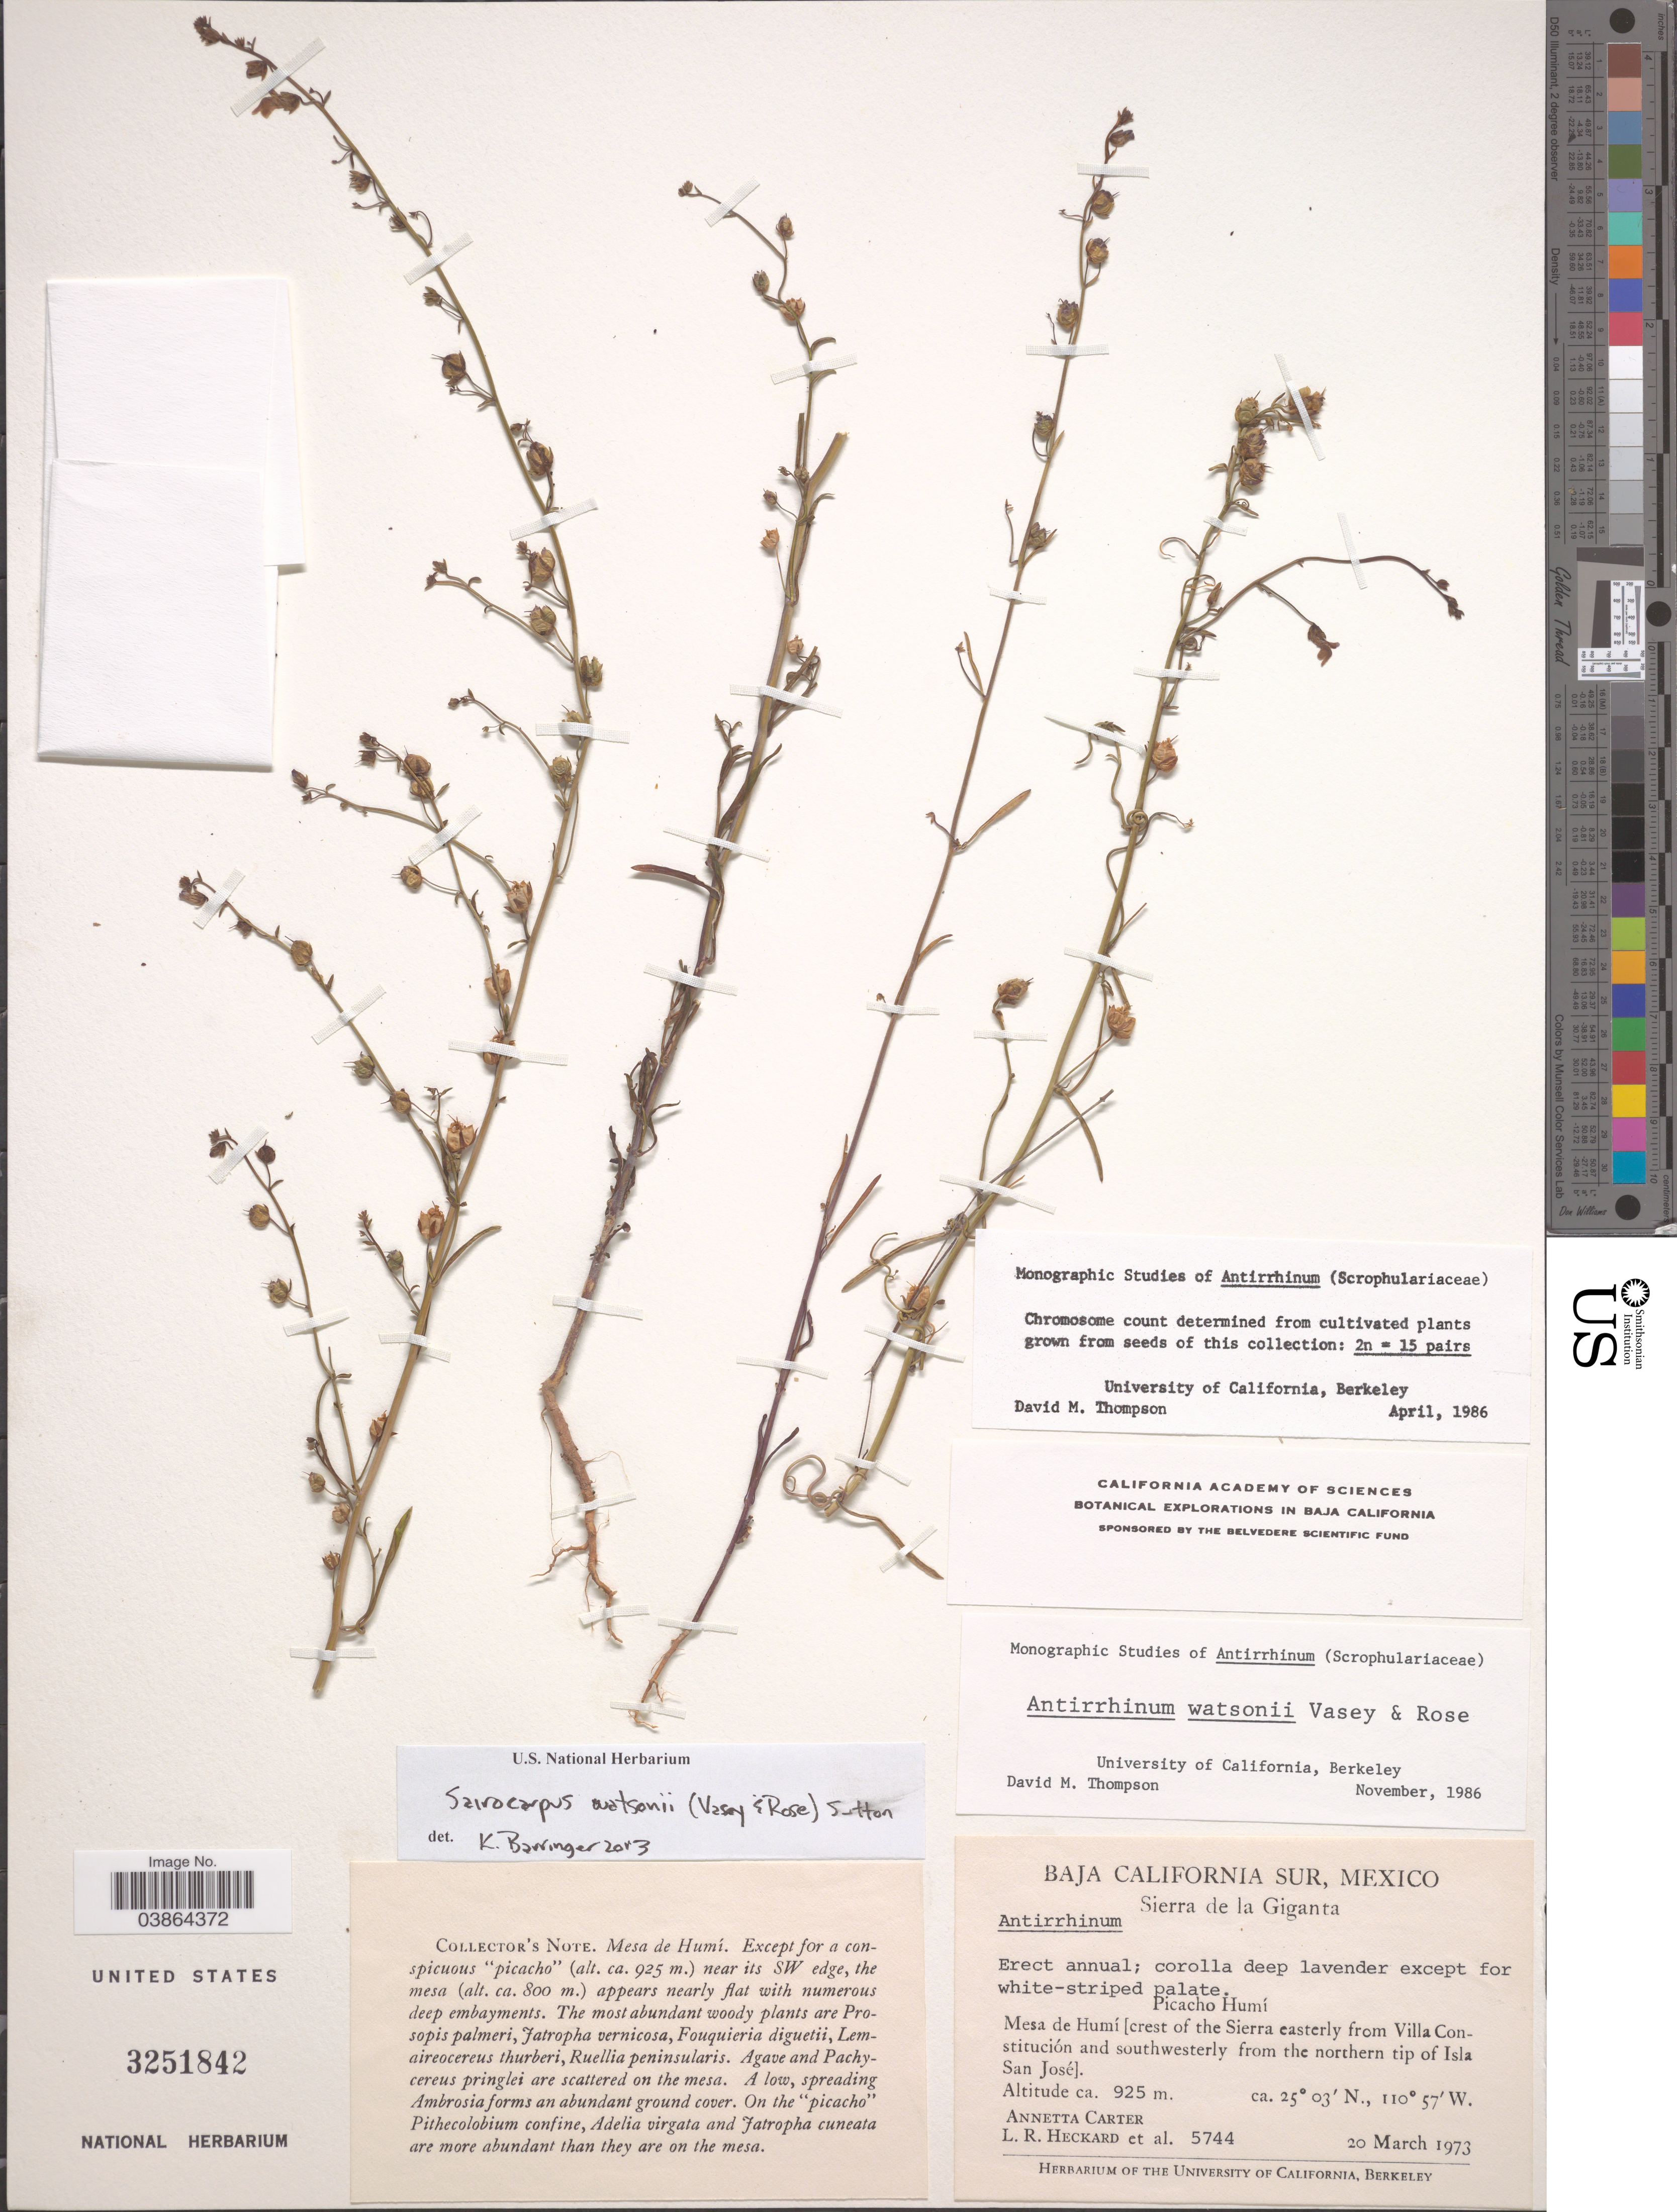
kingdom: Plantae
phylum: Tracheophyta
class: Magnoliopsida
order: Lamiales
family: Plantaginaceae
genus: Sairocarpus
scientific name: Sairocarpus watsonii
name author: (Vasey & Rose) D.A. Sutton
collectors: A. Carter, L. R. Heckard & et al.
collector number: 5744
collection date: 1973-03-20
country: Mexico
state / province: Baja California Sur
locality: Sierra de la Giganta. Picacho Humí. Mesa de Humí [crest of the Sierra easterly from Villa Constitución and southwesterly from the northern tip of Isla San José]. Mesa de Humí. Near its SW edge, the mesa.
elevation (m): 925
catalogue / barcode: US 3251842